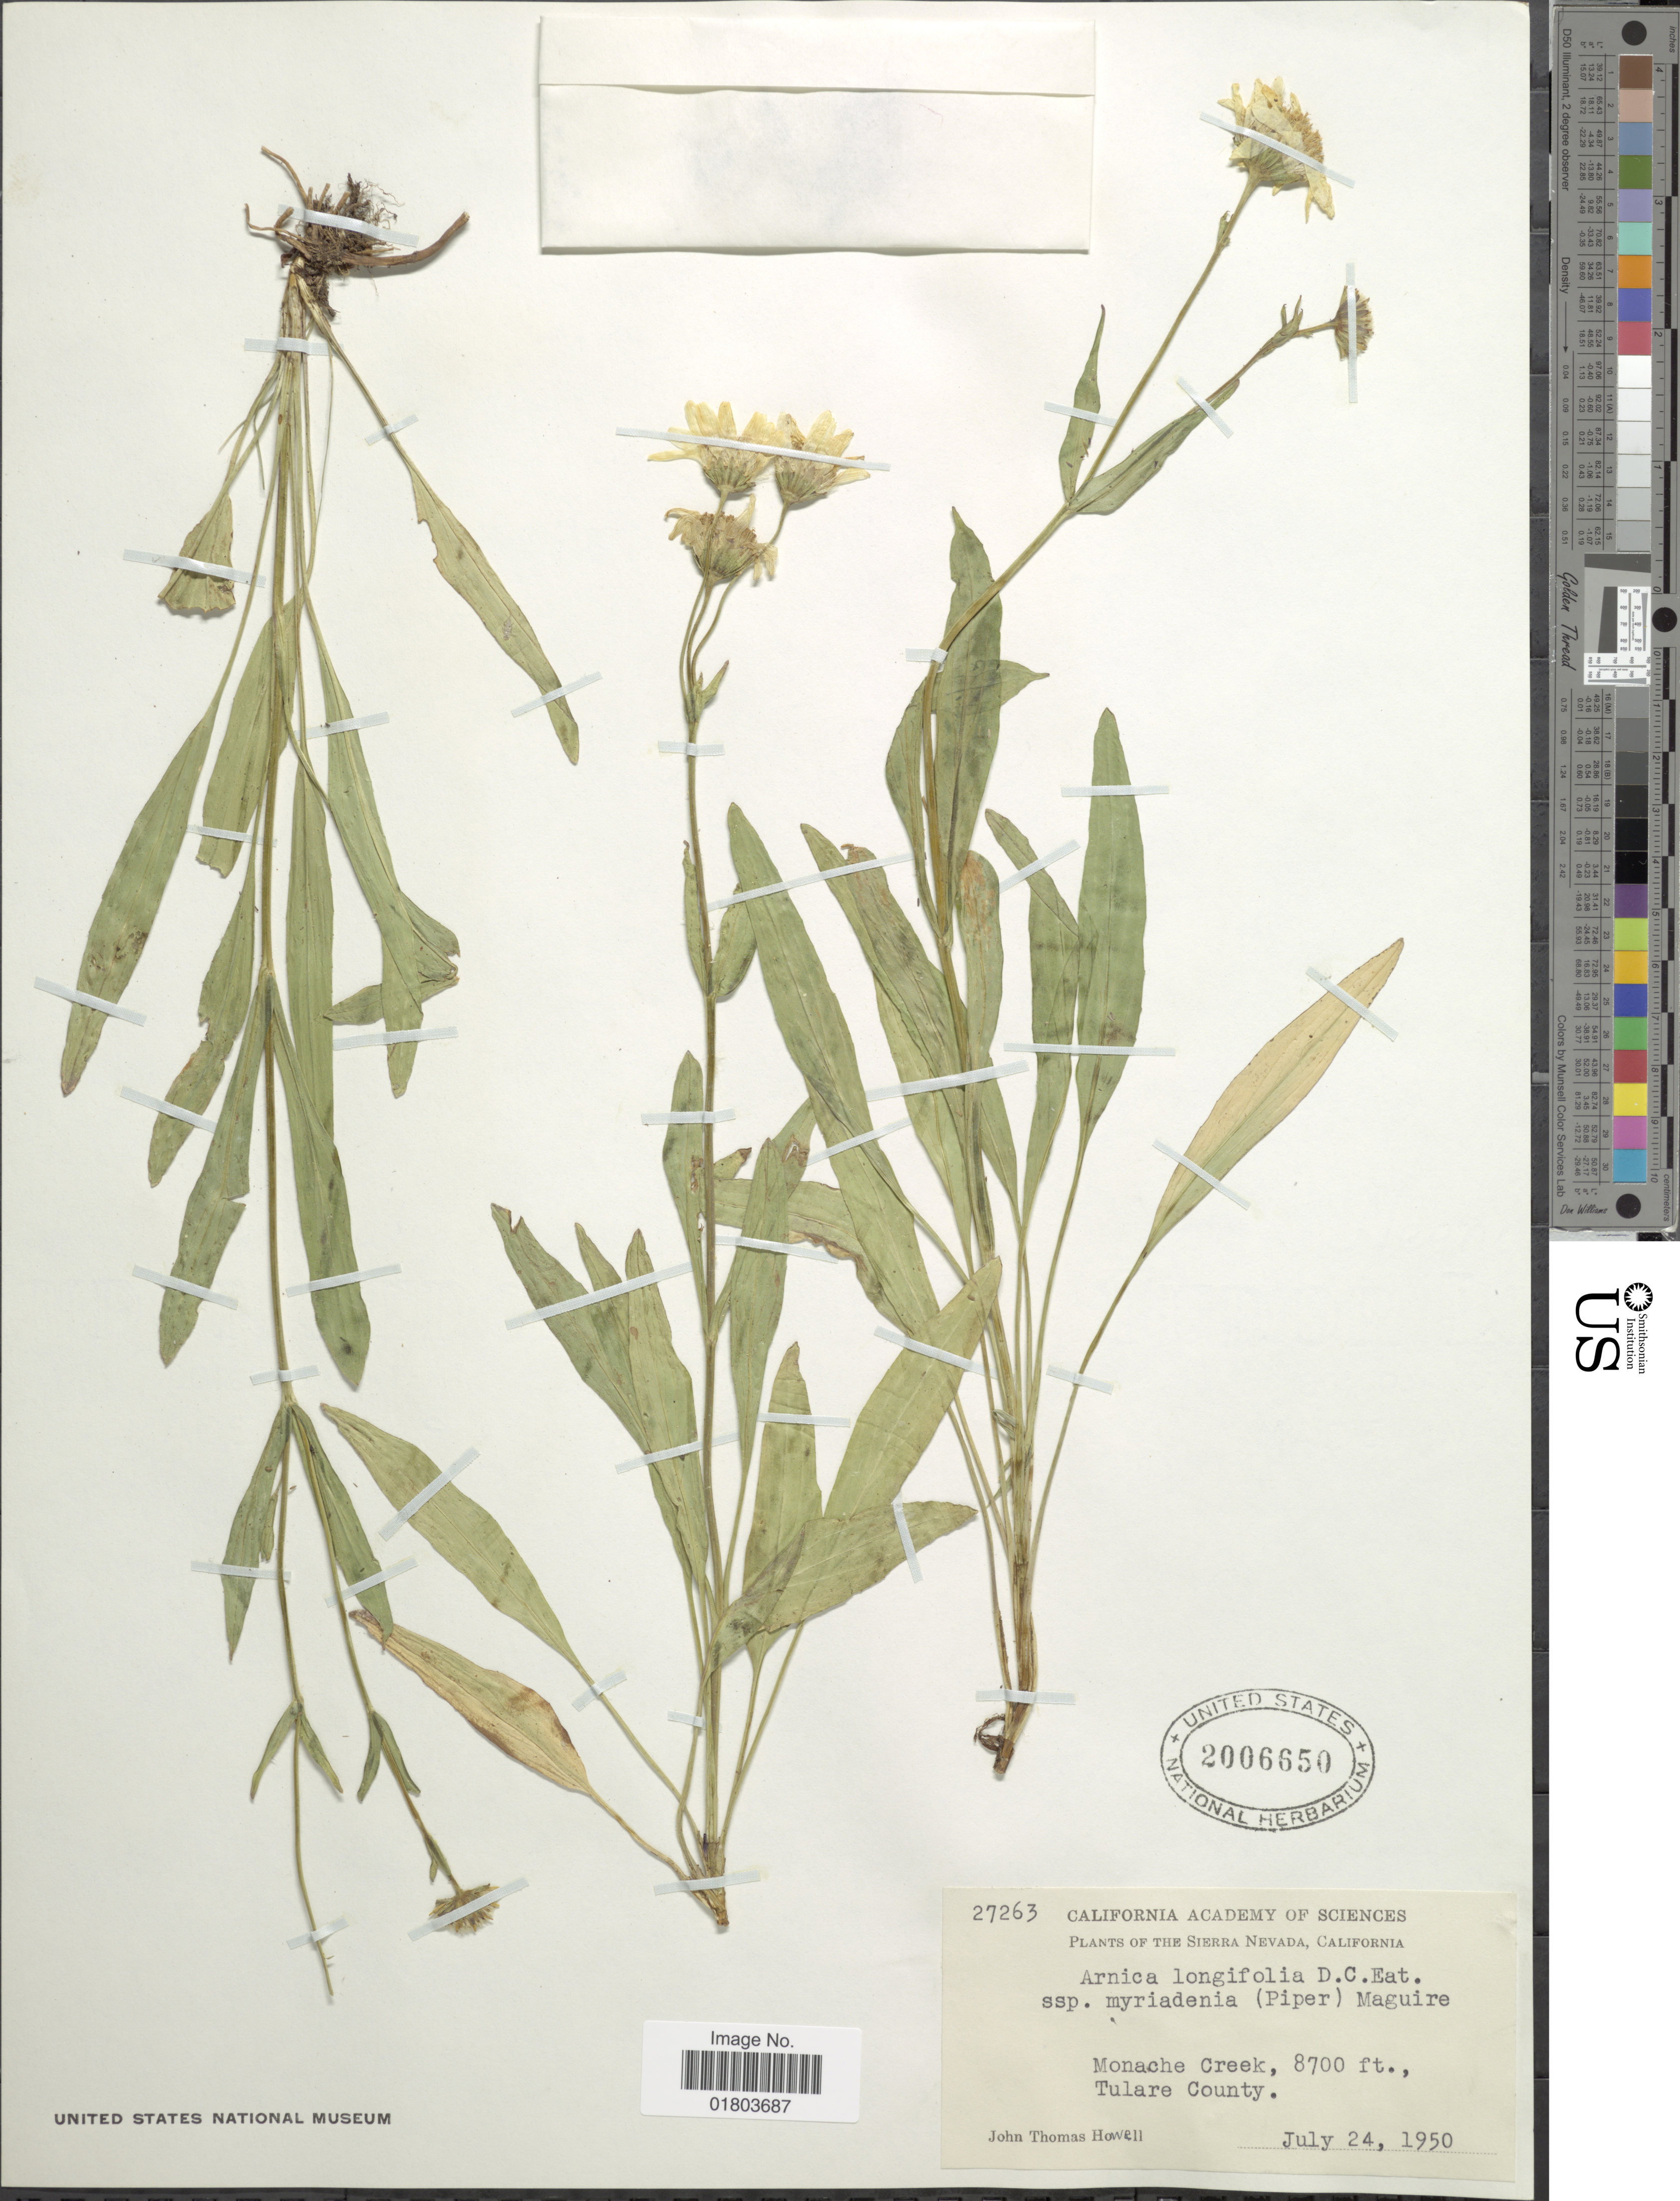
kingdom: Plantae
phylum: Tracheophyta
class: Magnoliopsida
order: Asterales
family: Asteraceae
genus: Arnica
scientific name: Arnica longifolia subsp. myriadenia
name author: (Piper) Maguire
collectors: J. T. Howell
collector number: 27263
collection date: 1950-07-24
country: United States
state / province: California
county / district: Tulare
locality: The Sierra Nevada, Monache Creek, Tulare county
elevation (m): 2652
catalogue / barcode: US 2006650